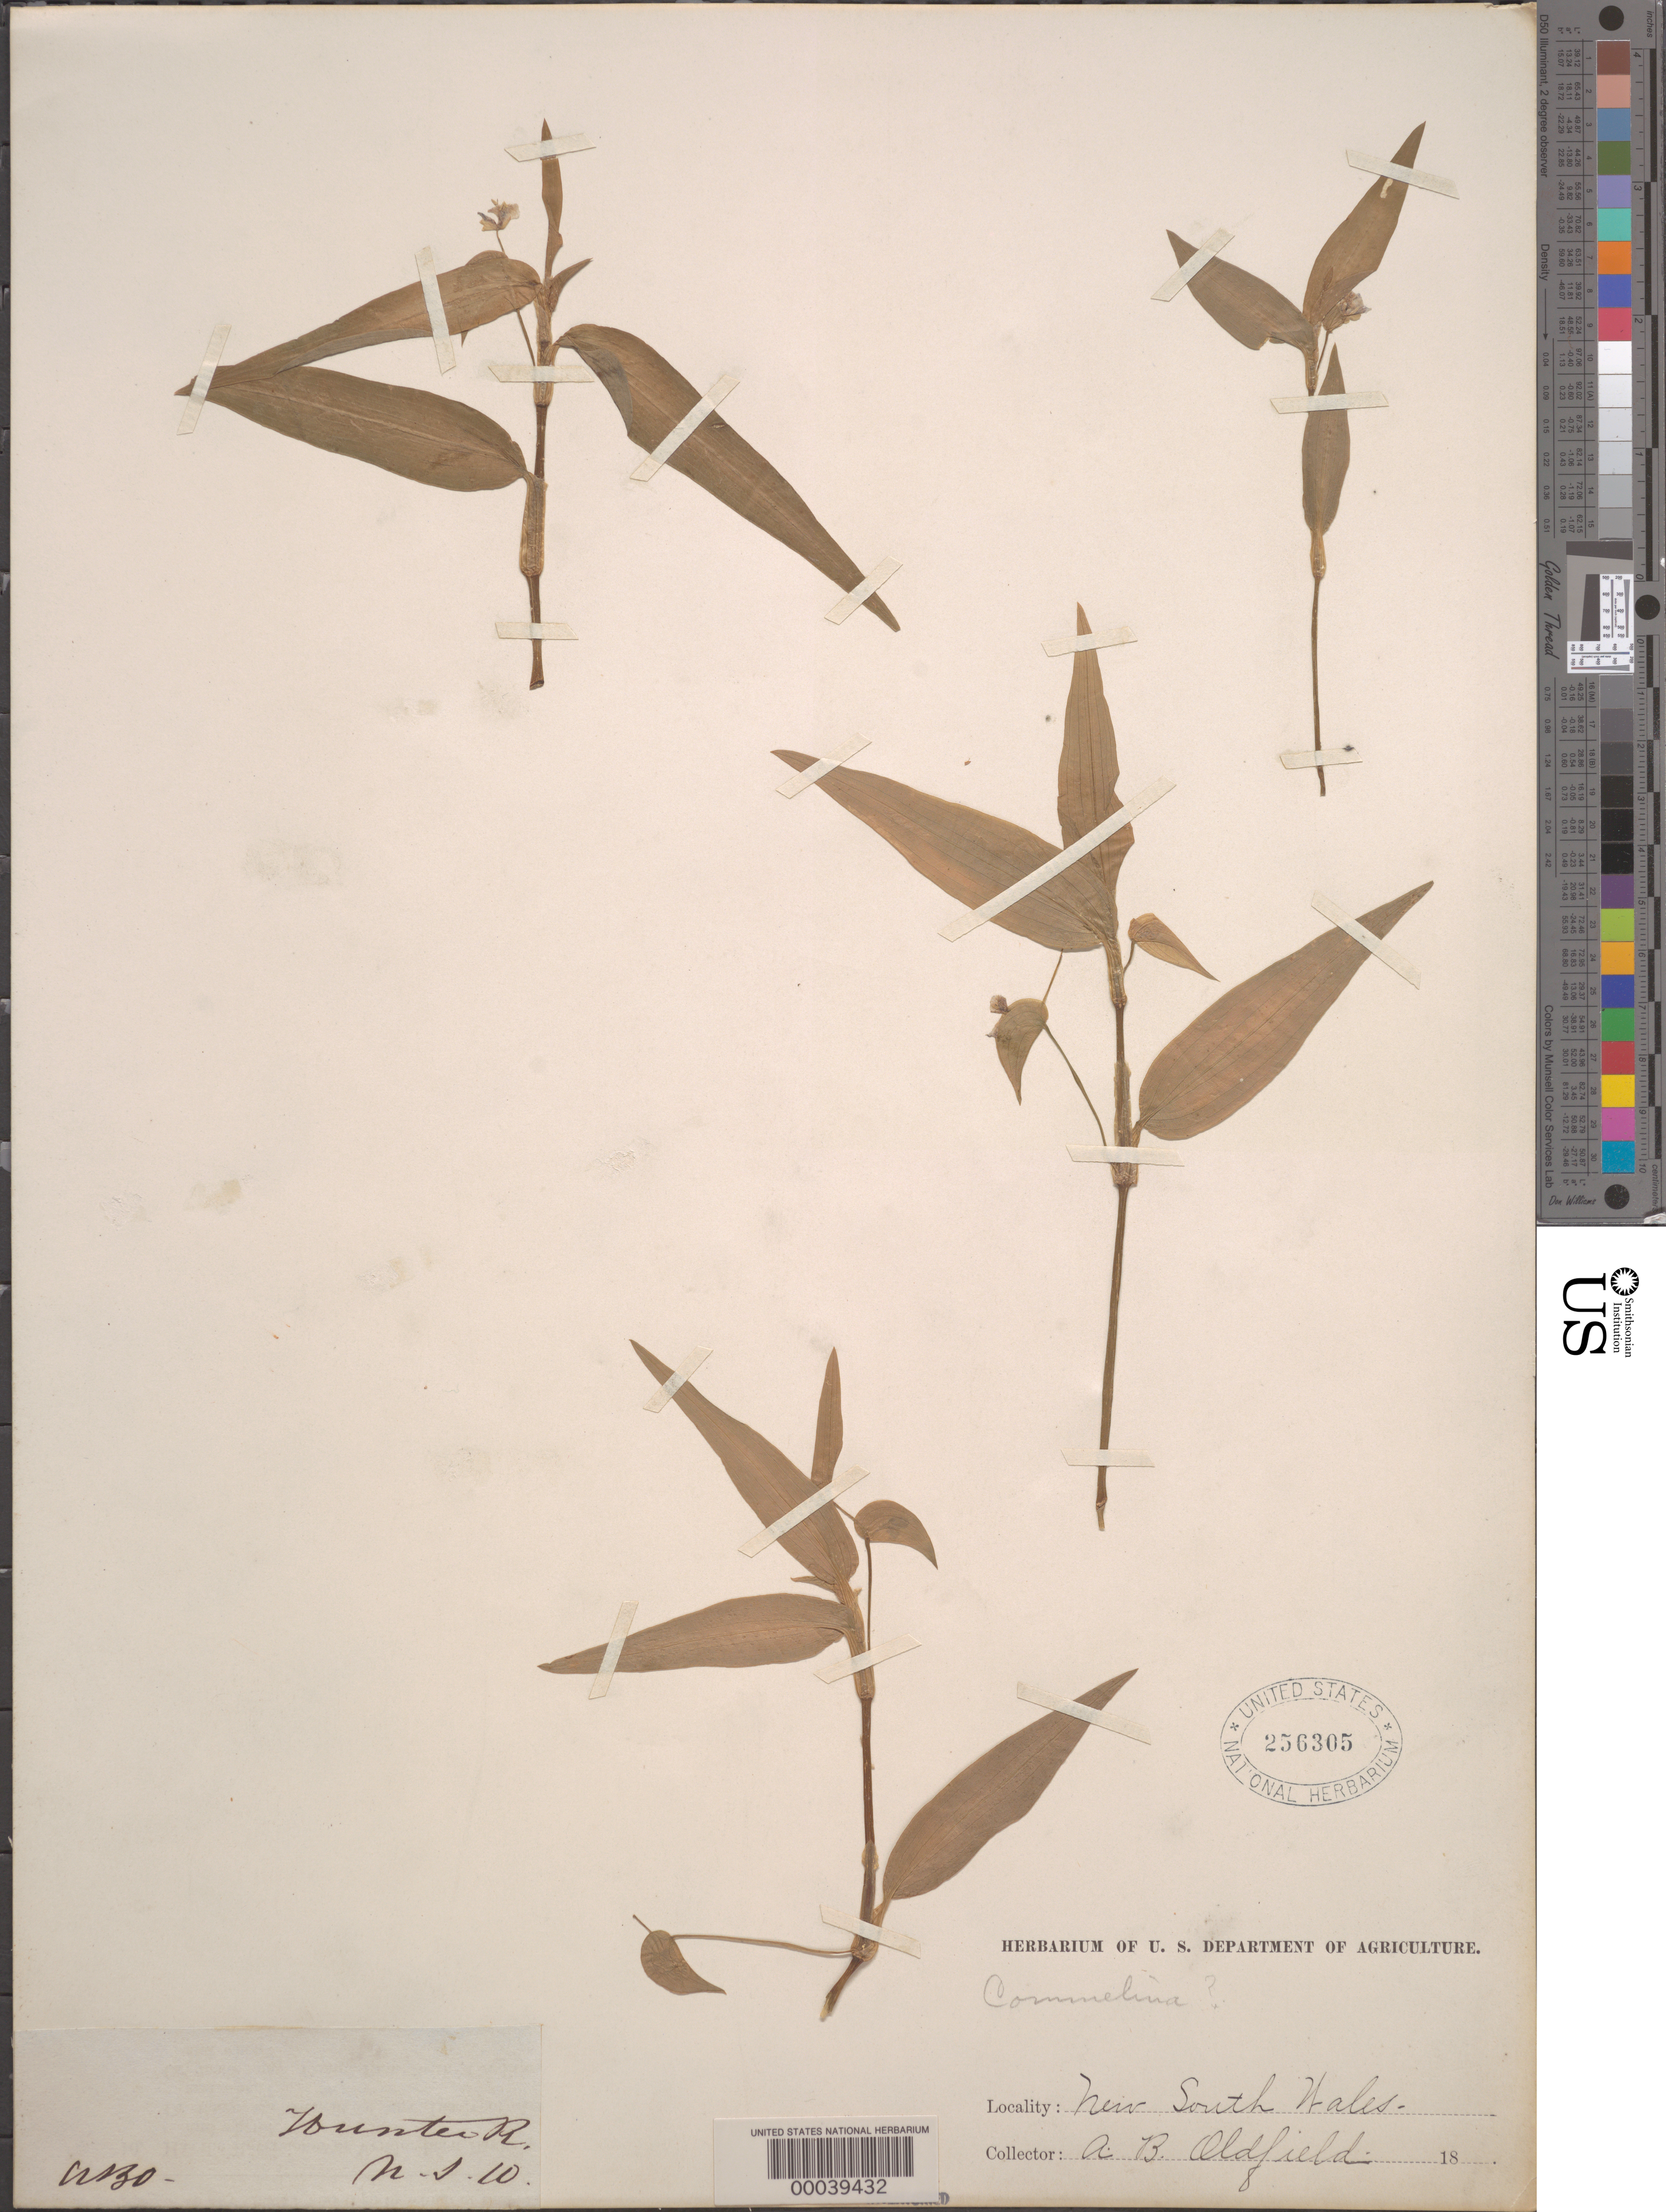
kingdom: Plantae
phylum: Tracheophyta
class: Liliopsida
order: Commelinales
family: Commelinaceae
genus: Commelina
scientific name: Commelina sp.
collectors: A. Oldfield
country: Australia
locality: New south wales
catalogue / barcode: US 256305